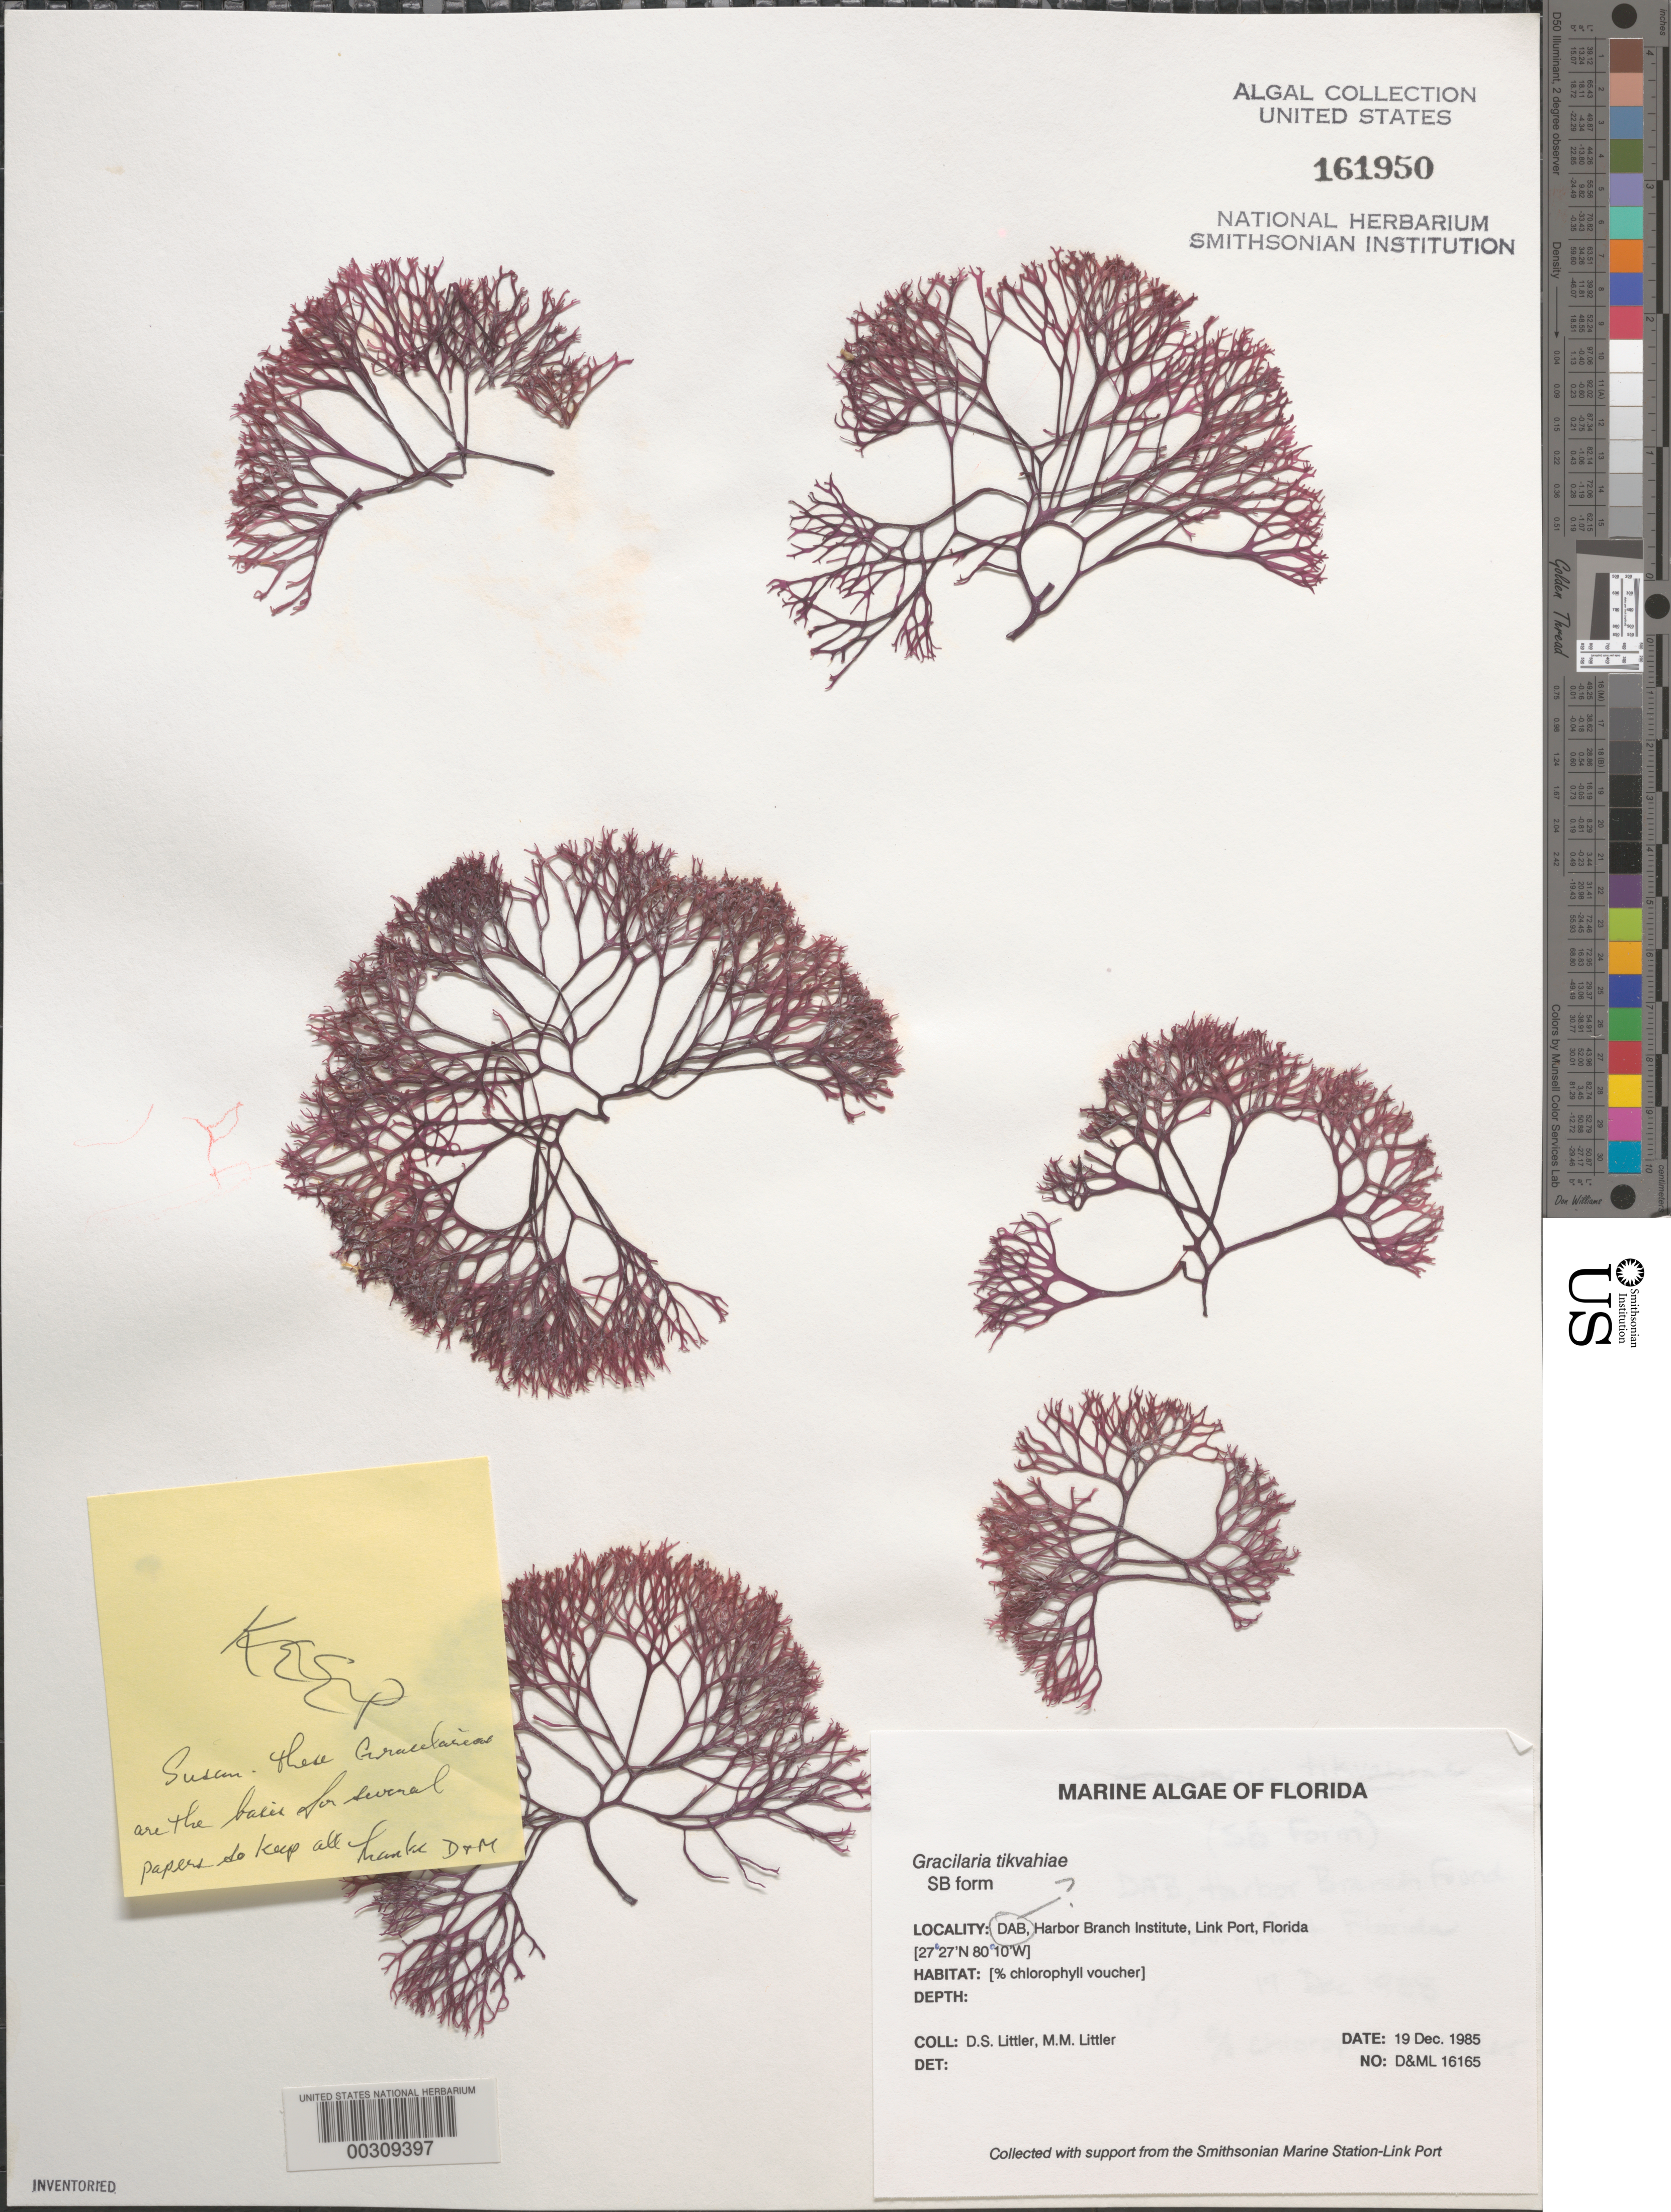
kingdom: Plantae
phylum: Rhodophyta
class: Florideophyceae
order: Gracilariales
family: Gracilariaceae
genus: Gracilaria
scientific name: Gracilaria tikvahiae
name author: McLachlan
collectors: D. S. Littler & M. M. Littler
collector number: D&ML 16165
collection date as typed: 19 Dec 1985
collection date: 1985-12-19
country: United States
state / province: Florida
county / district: Saint Lucie County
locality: Harbor Branch Oceanographic Institutue, Link Port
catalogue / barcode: US 161950